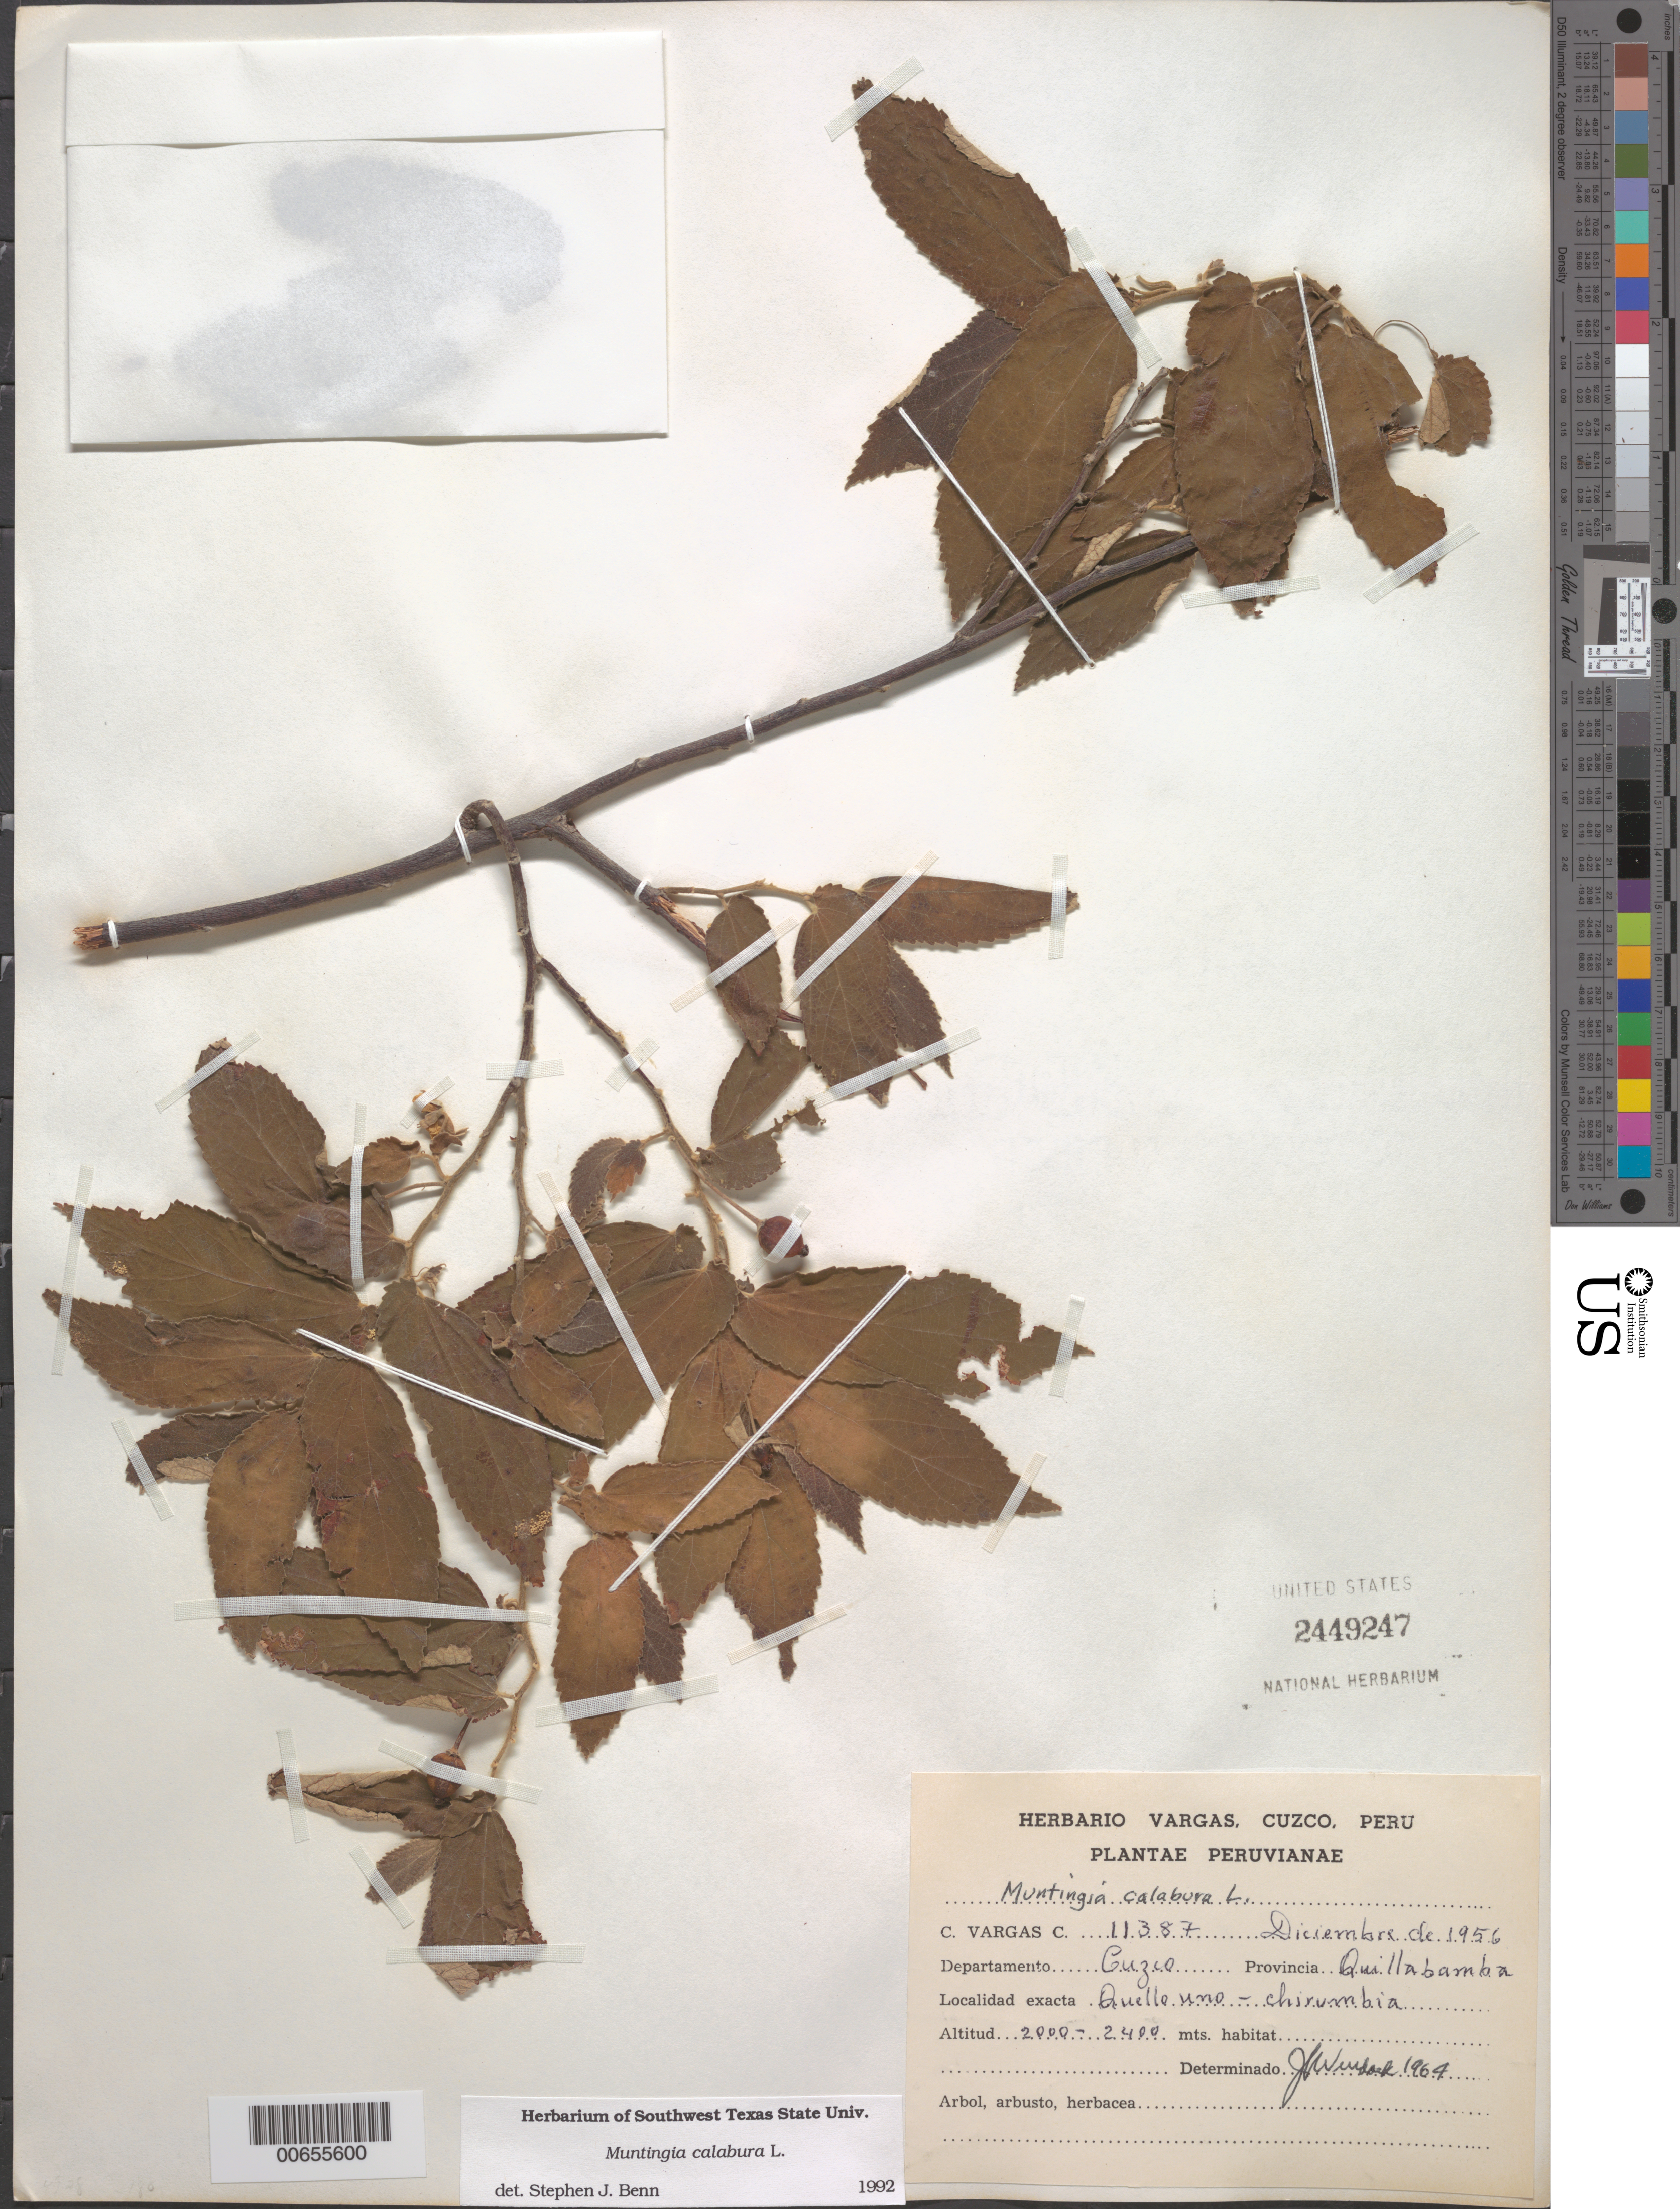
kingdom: Plantae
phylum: Tracheophyta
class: Magnoliopsida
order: Malvales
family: Muntingiaceae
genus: Muntingia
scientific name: Muntingia calabura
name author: L.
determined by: Benn, S. J.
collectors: C. Vargas Calderón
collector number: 11387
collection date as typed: Dec 1956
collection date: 1956-12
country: Peru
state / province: Cusco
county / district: La Convención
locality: Quillabamba, Quellouno - Chirumbia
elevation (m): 2000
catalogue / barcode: US 2449247